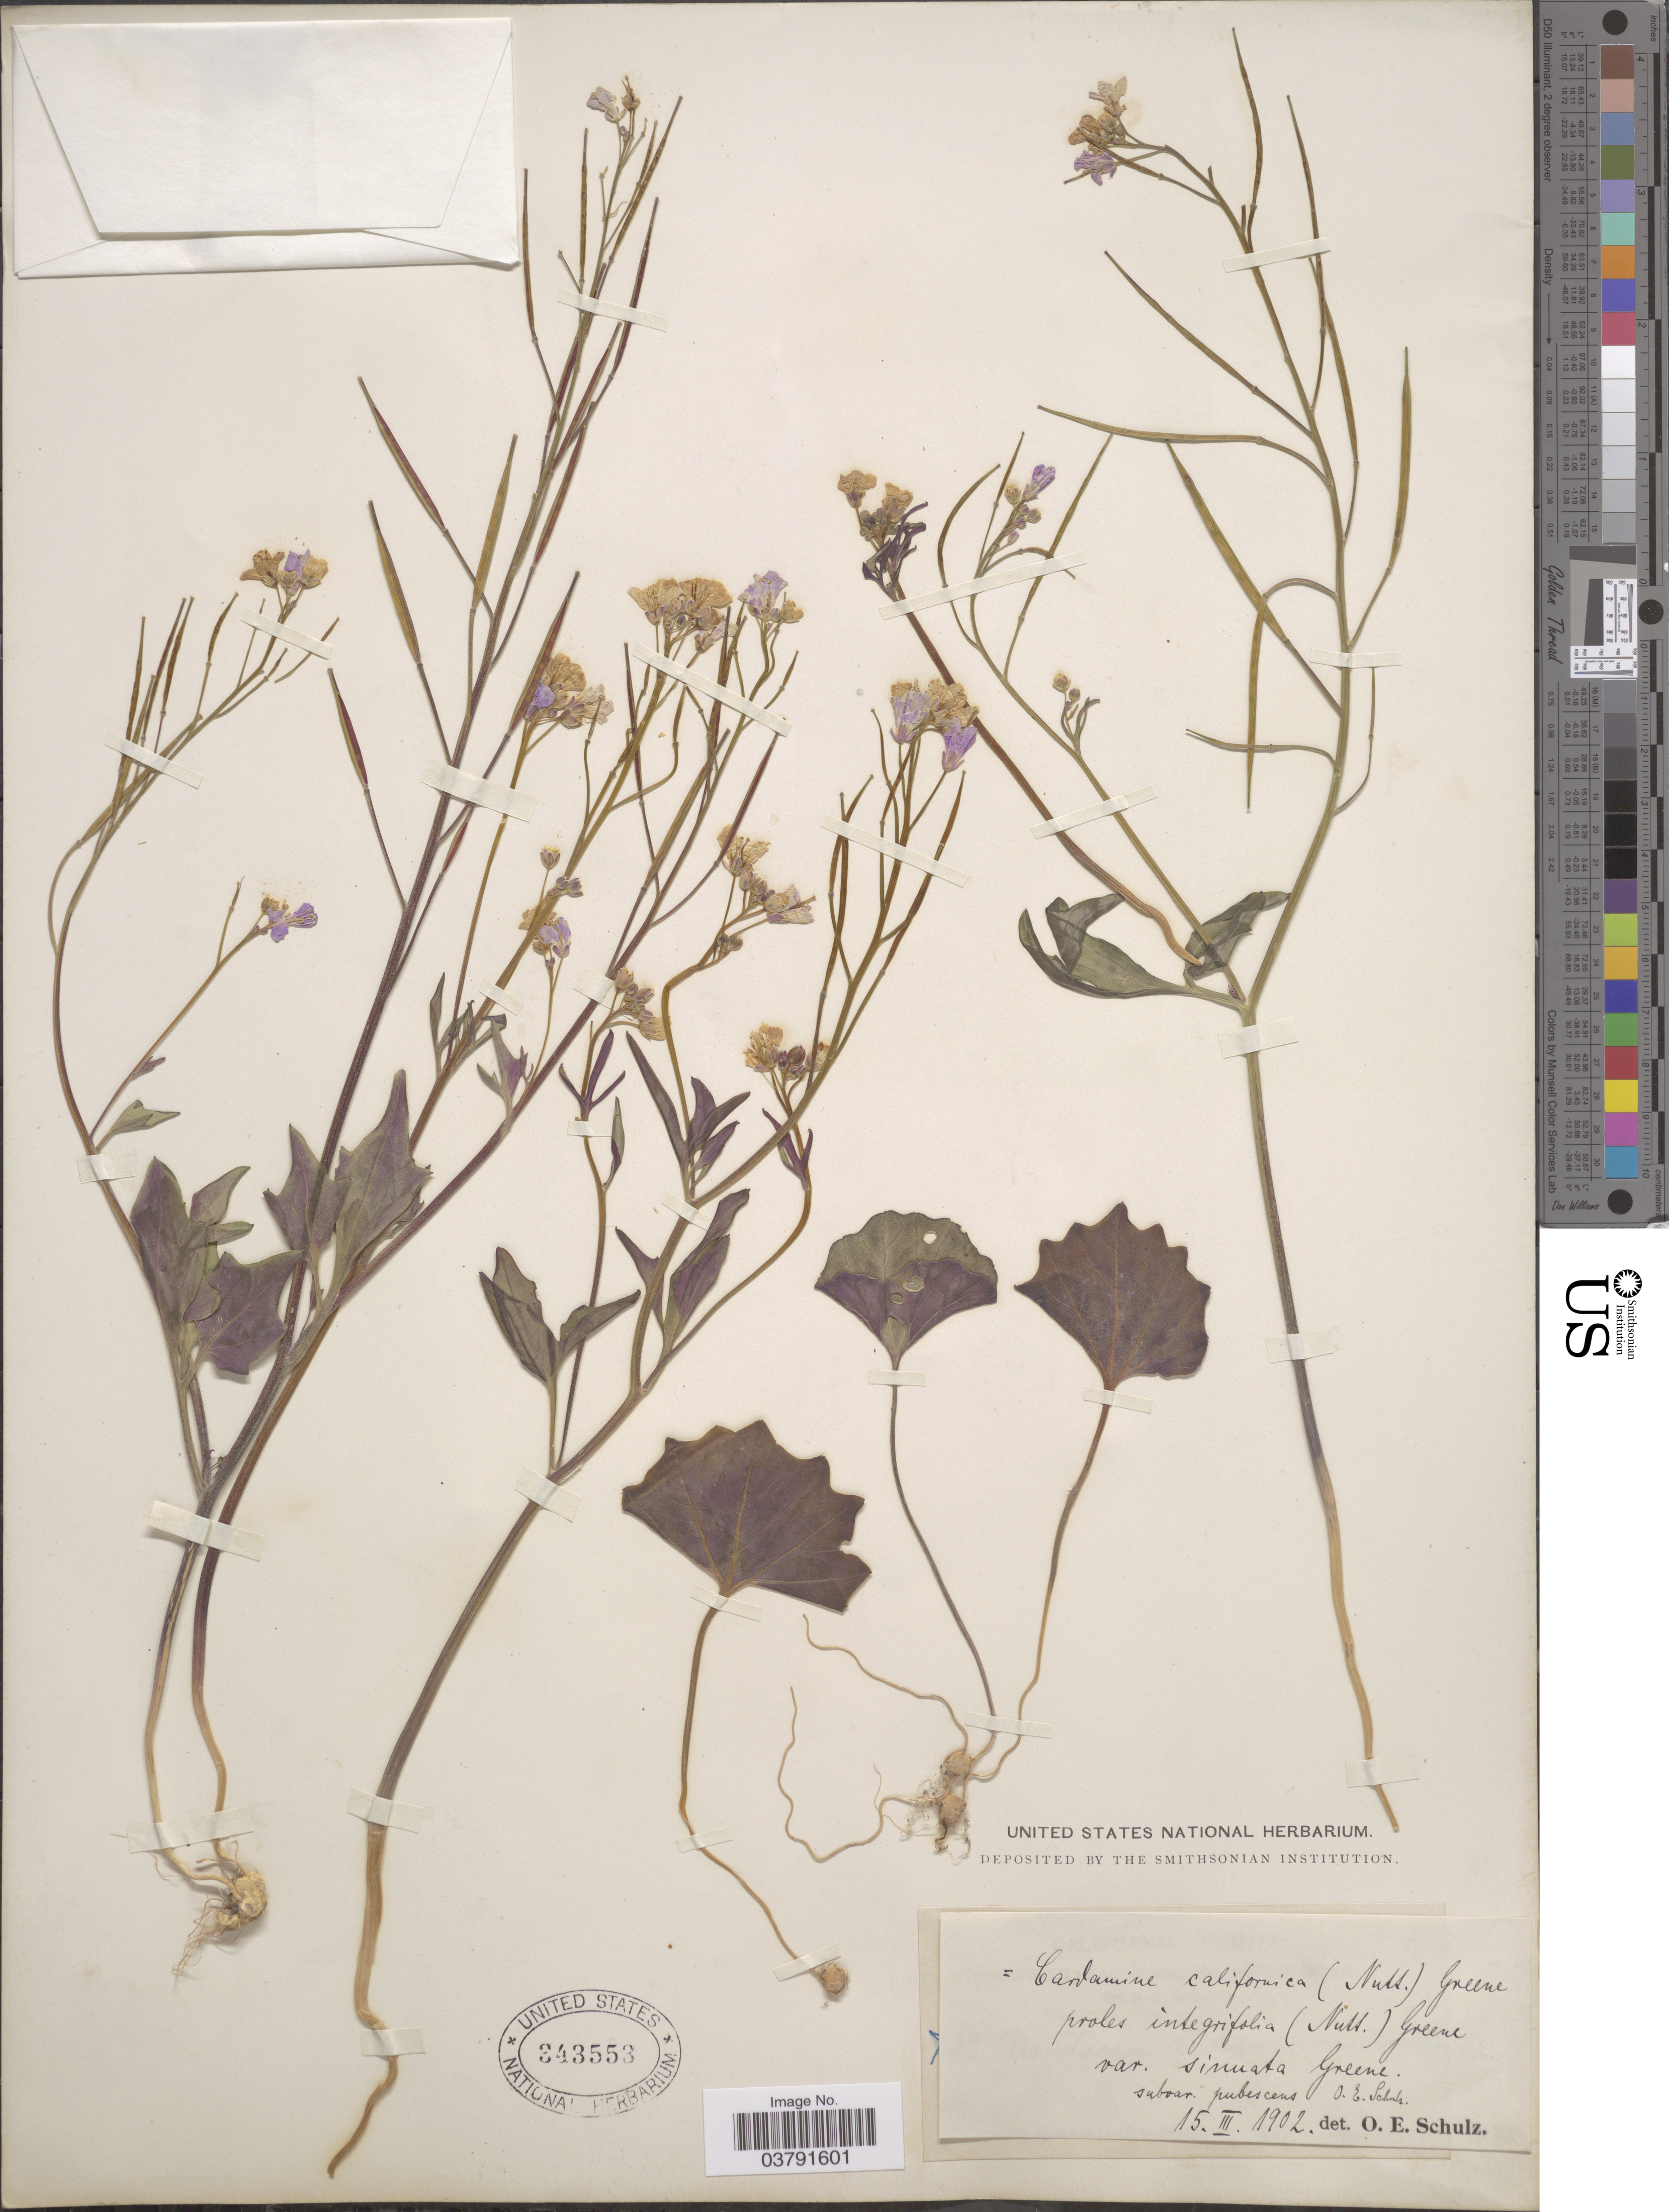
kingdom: Plantae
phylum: Tracheophyta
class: Magnoliopsida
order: Brassicales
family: Brassicaceae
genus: Dentaria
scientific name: Dentaria californica var. sinuata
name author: (Greene) Detling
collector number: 712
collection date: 1898-05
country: United States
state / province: California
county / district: Mendocino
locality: Mendocino County, near Mendocino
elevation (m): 152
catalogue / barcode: US 343553